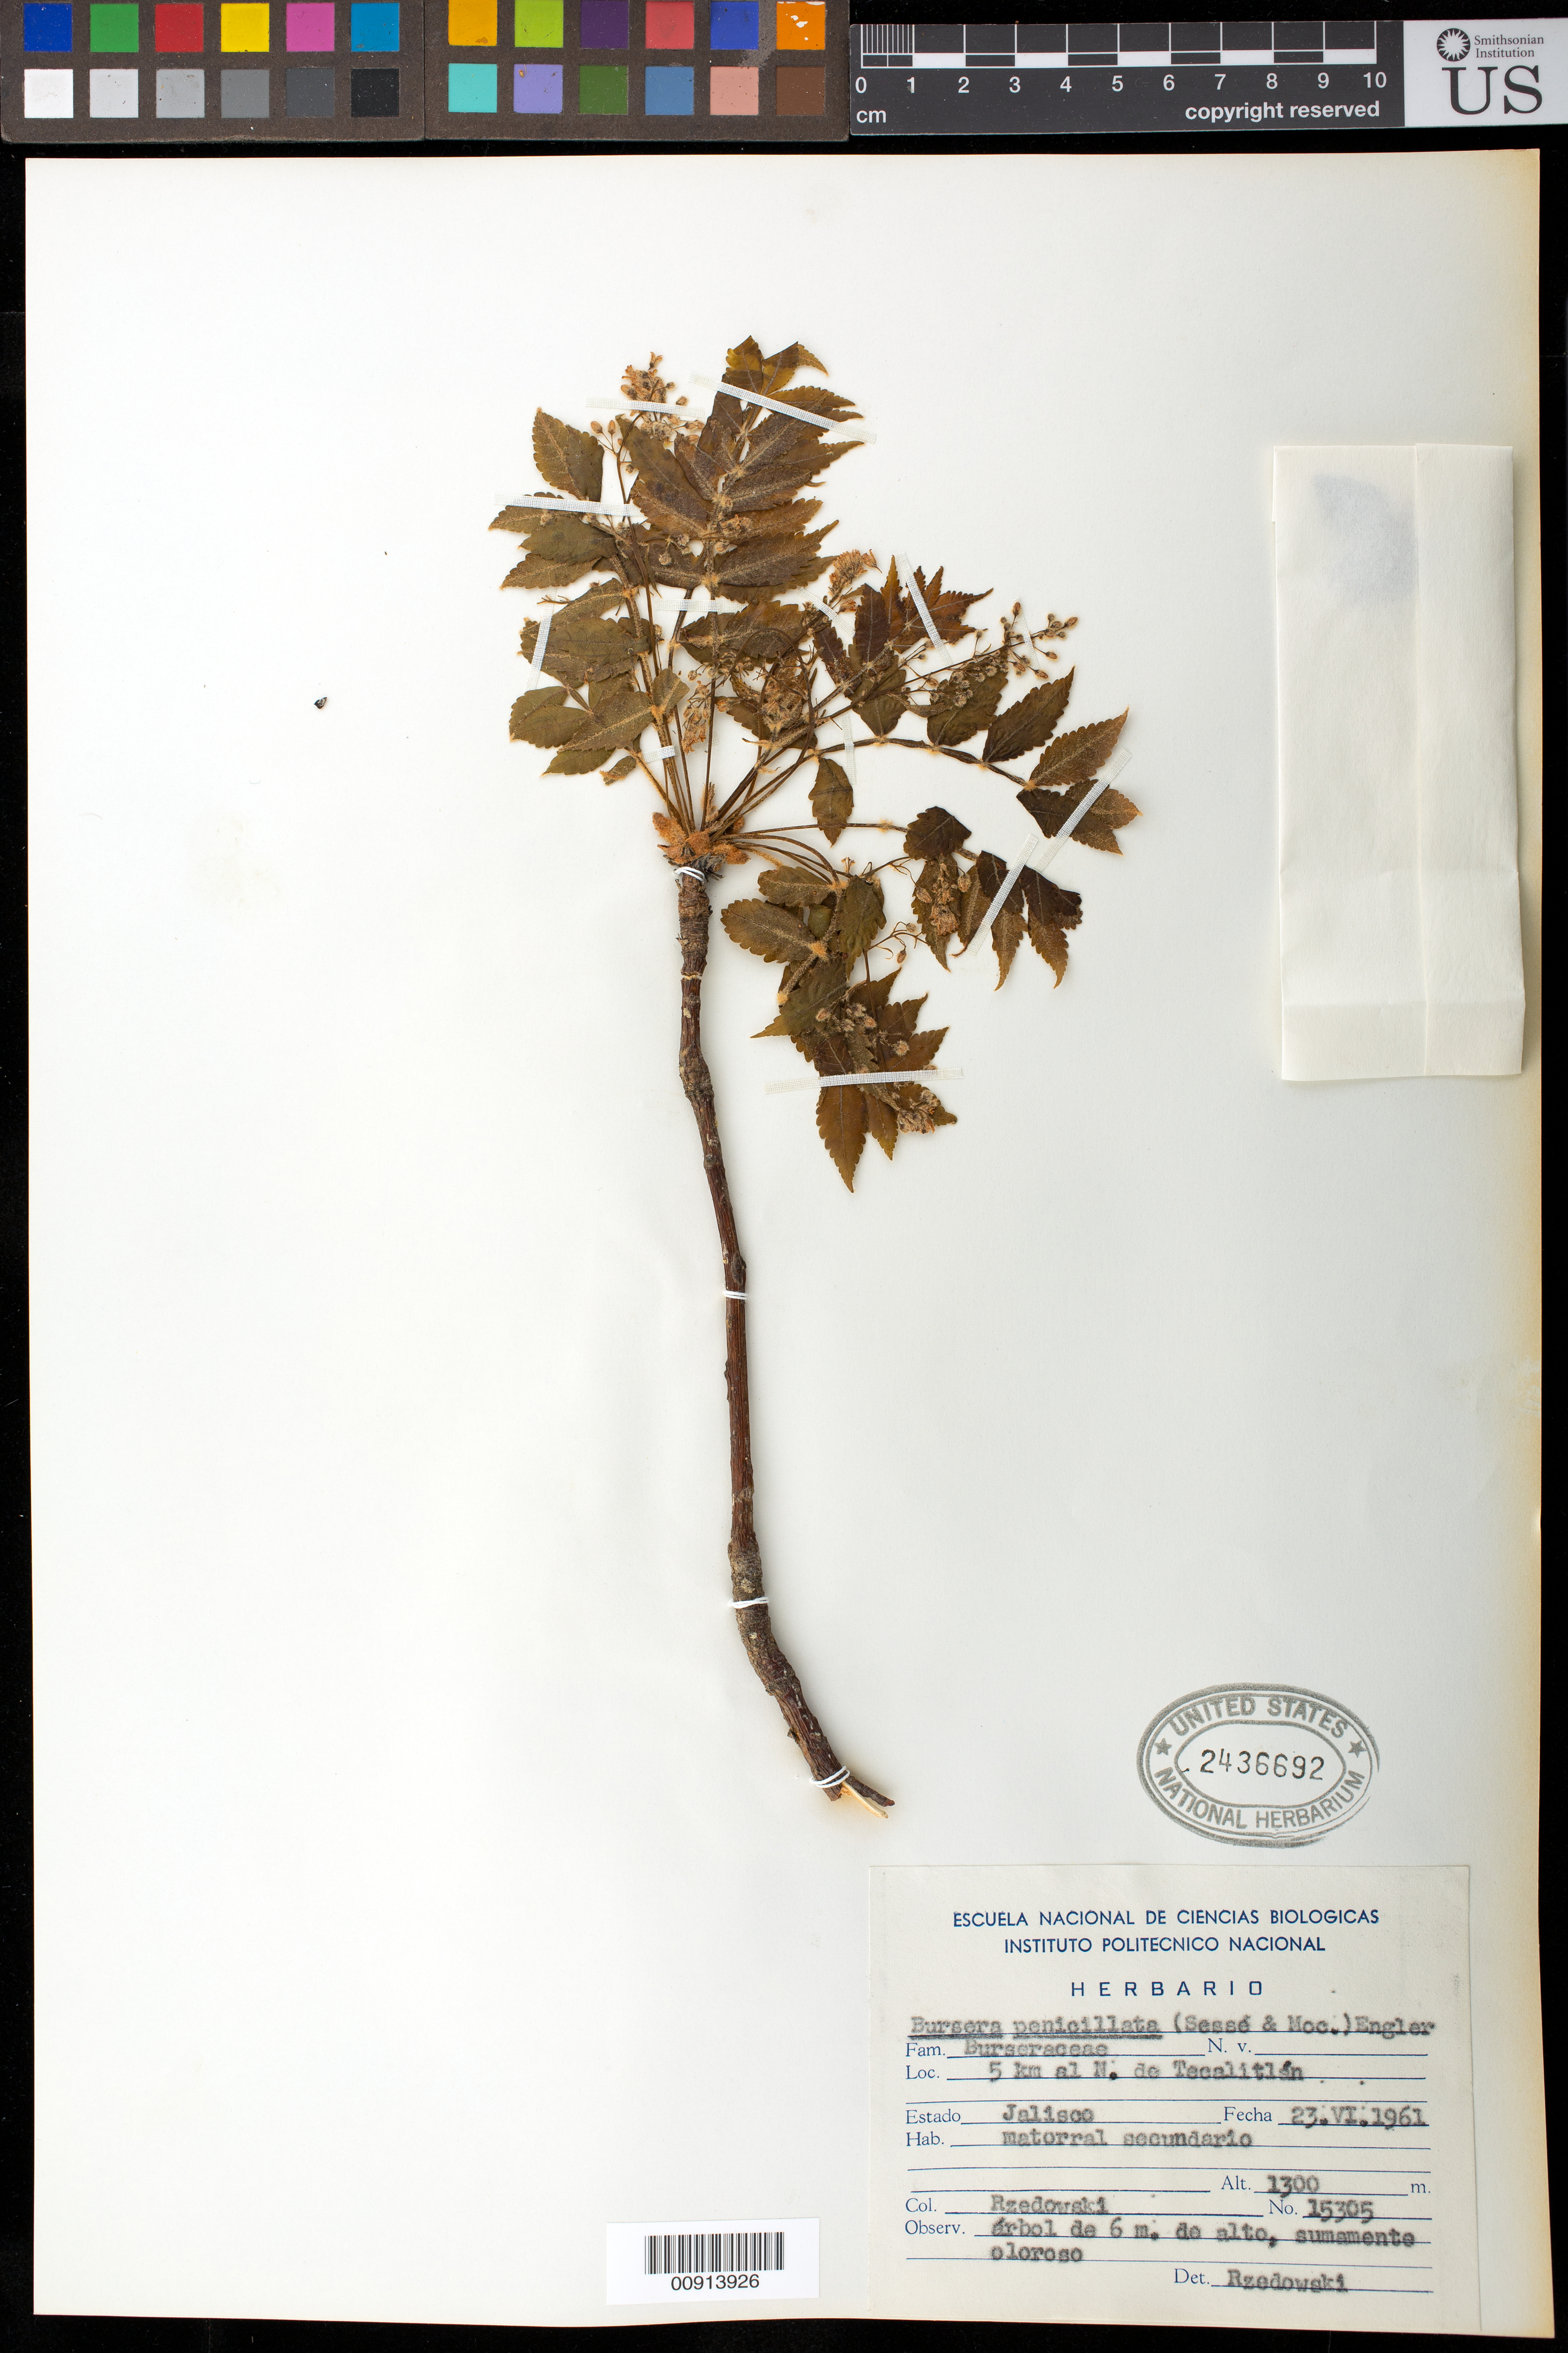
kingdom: Plantae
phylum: Tracheophyta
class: Magnoliopsida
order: Sapindales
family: Burseraceae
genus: Bursera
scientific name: Bursera penicillata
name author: (DC.) Engl.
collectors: J. Rzedowski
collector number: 15305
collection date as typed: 23 Jun 1961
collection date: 1961-06-23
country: Mexico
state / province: Jalisco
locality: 5 km al N de Tecalitlán. Estado Jalisco.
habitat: Matorral secundario.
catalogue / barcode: US 2436692